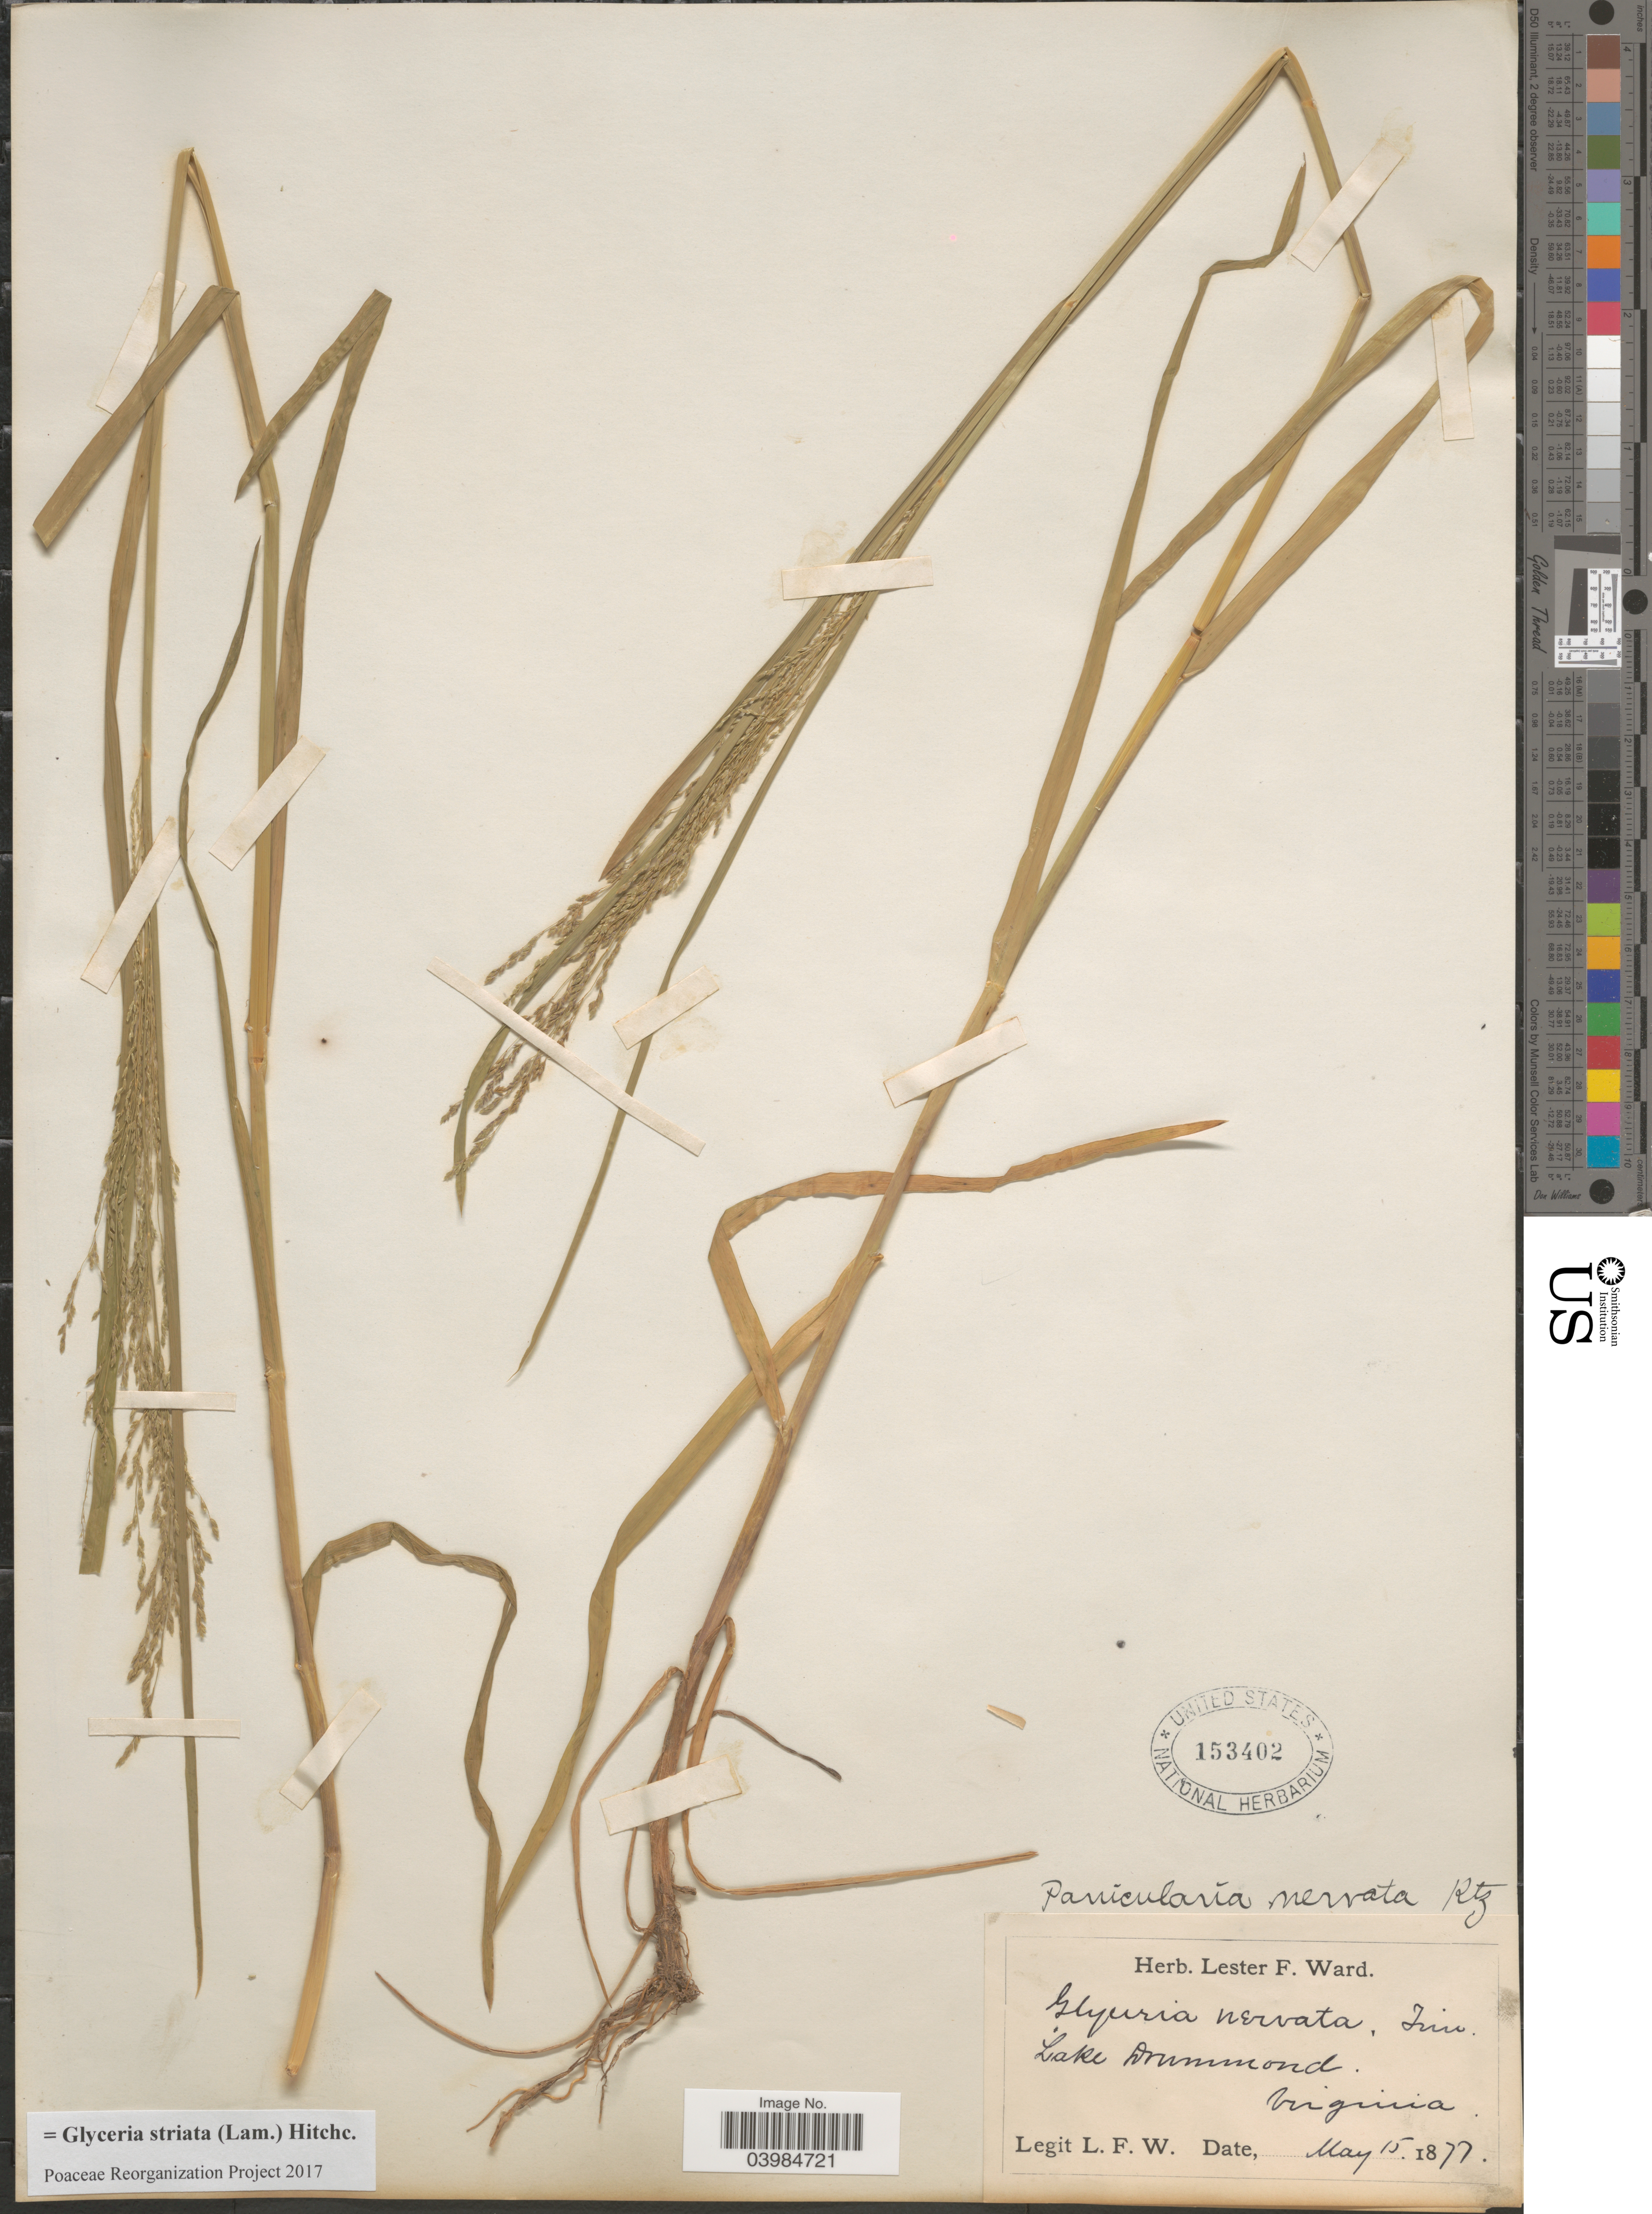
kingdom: Plantae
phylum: Tracheophyta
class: Liliopsida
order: Poales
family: Poaceae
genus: Glyceria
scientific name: Glyceria striata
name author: (Lam.) Hitchc.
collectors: L. F. Ward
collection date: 1877-08-15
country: United States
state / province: Virginia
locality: Lake Drummond.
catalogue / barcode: US 153402